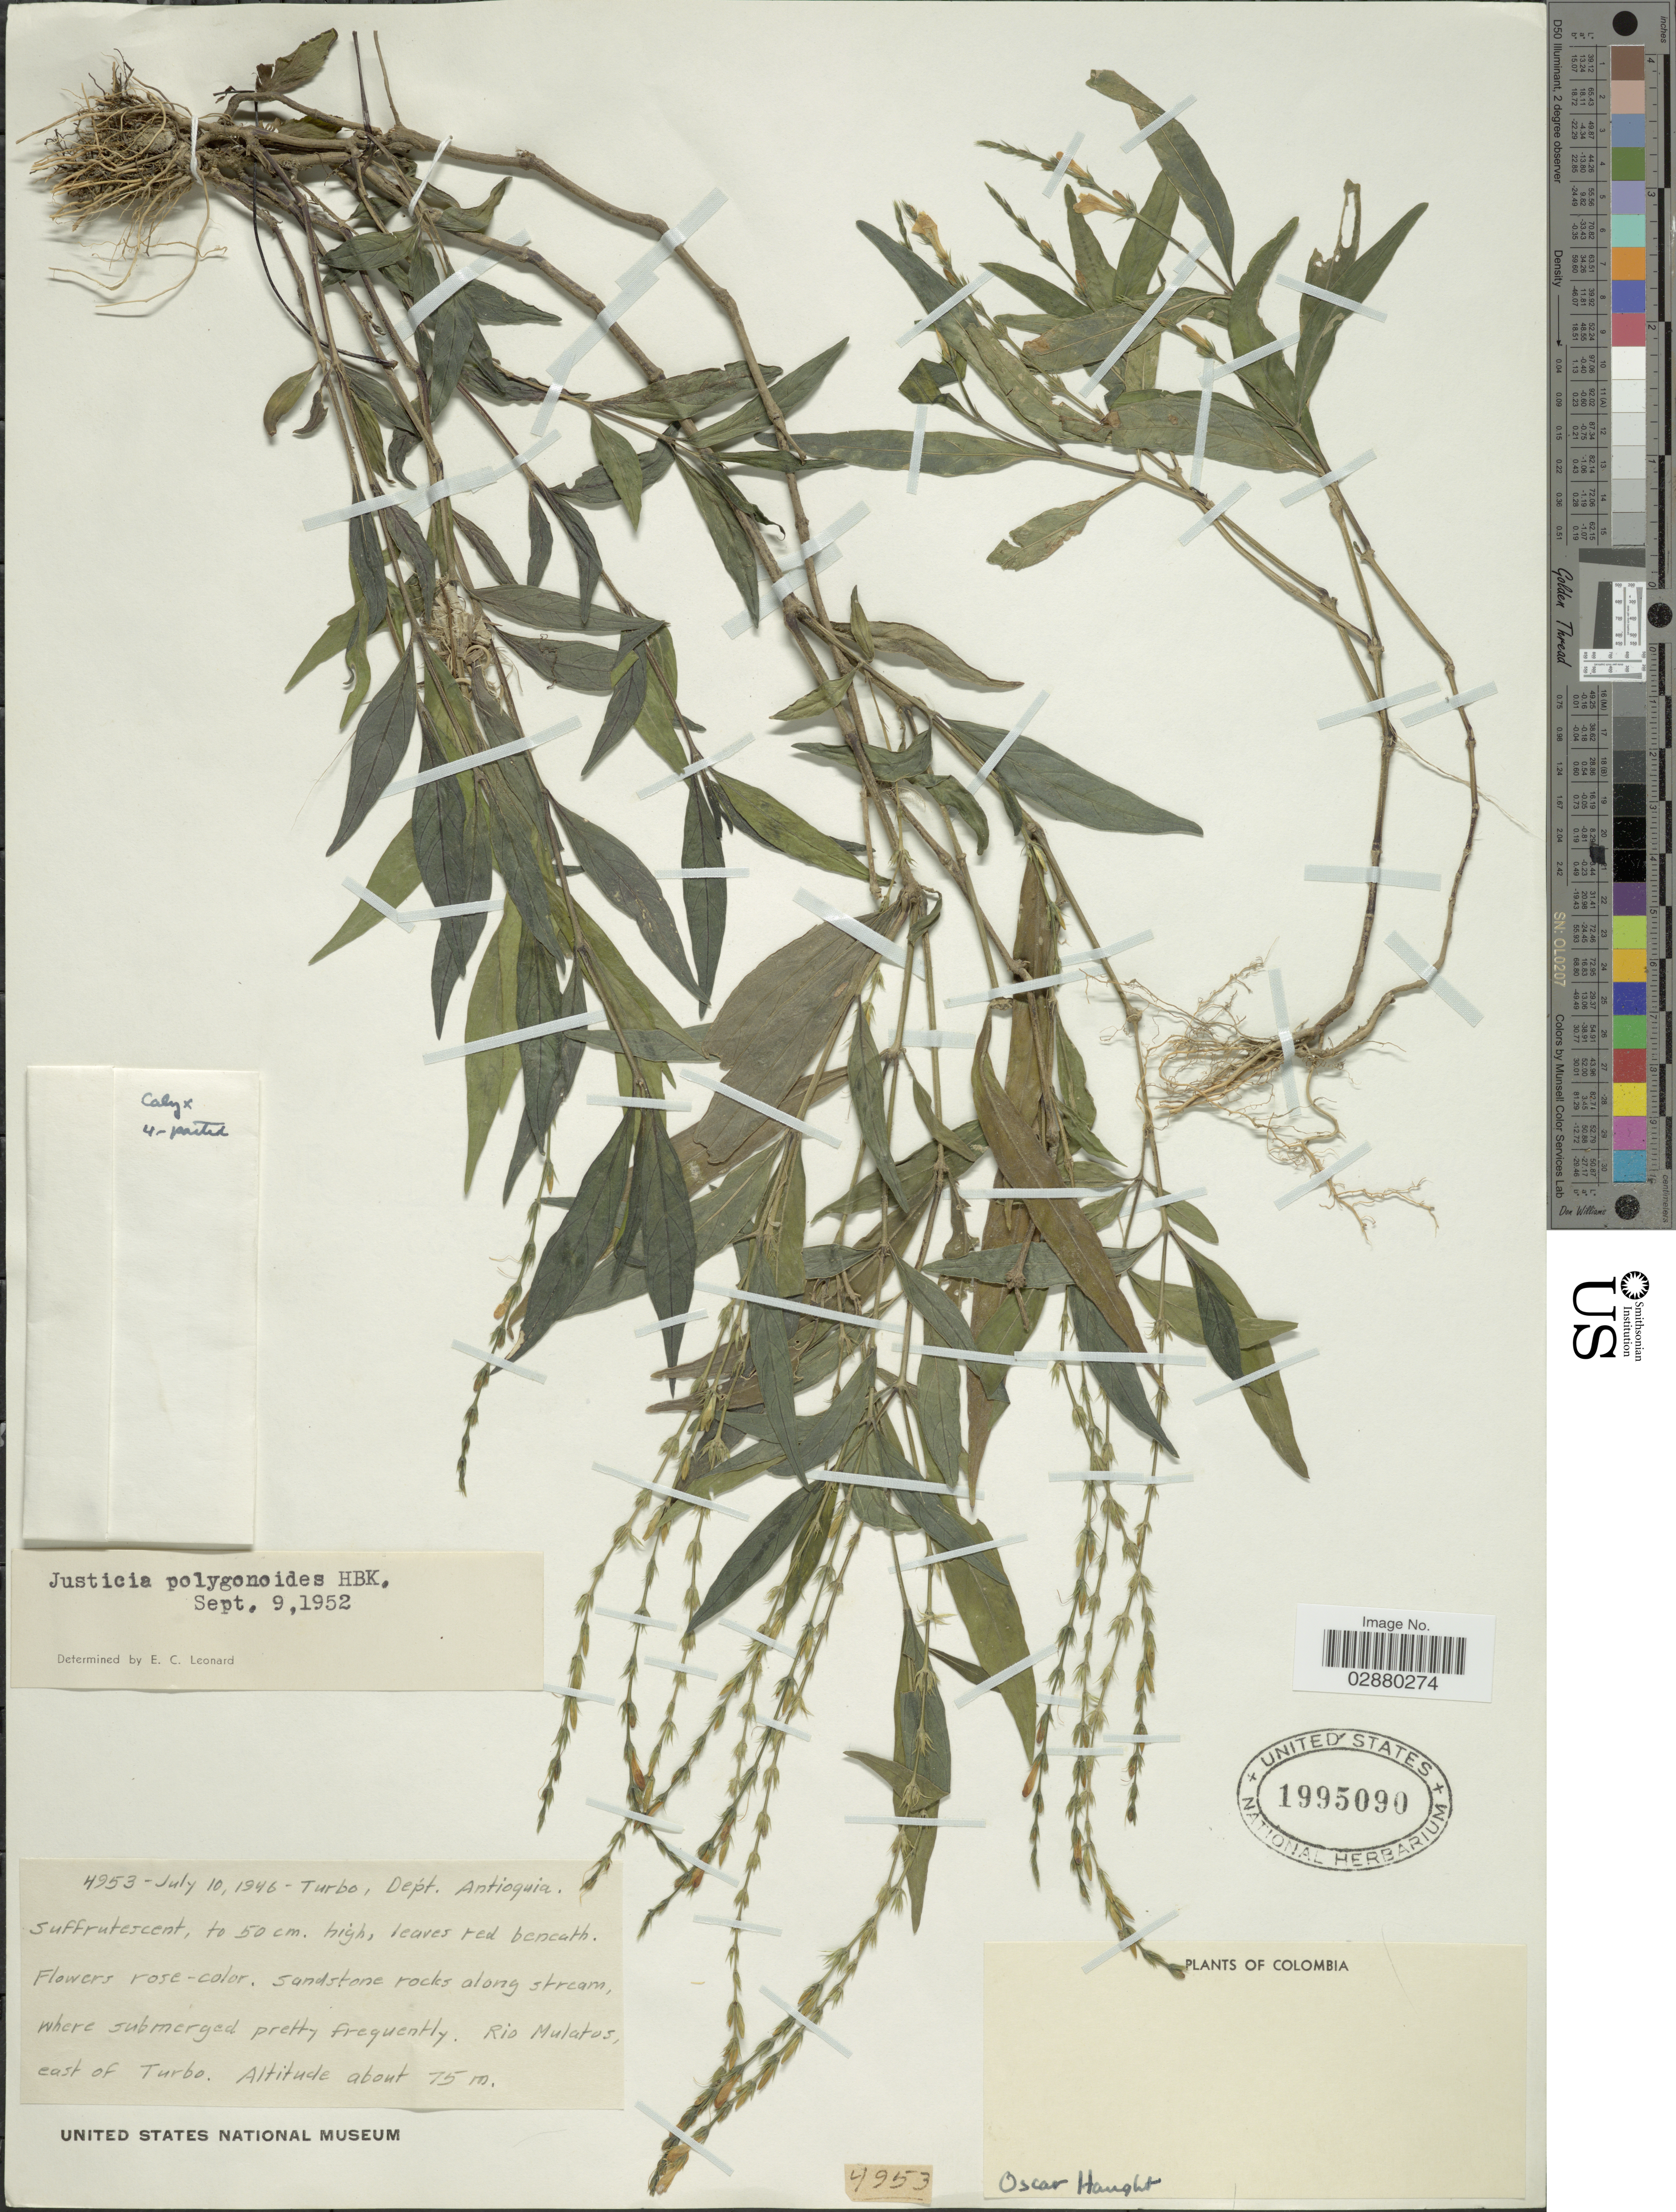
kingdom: Plantae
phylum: Tracheophyta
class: Magnoliopsida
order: Lamiales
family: Acanthaceae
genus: Justicia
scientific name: Justicia polygonoides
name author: Kunth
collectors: O. L. Haught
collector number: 4953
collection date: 1946-07-10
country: Colombia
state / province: Antioquia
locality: Turbo. Dépt. Antioquia. Rio Mulatos, east of Turbo.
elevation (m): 75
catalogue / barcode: US 1995090